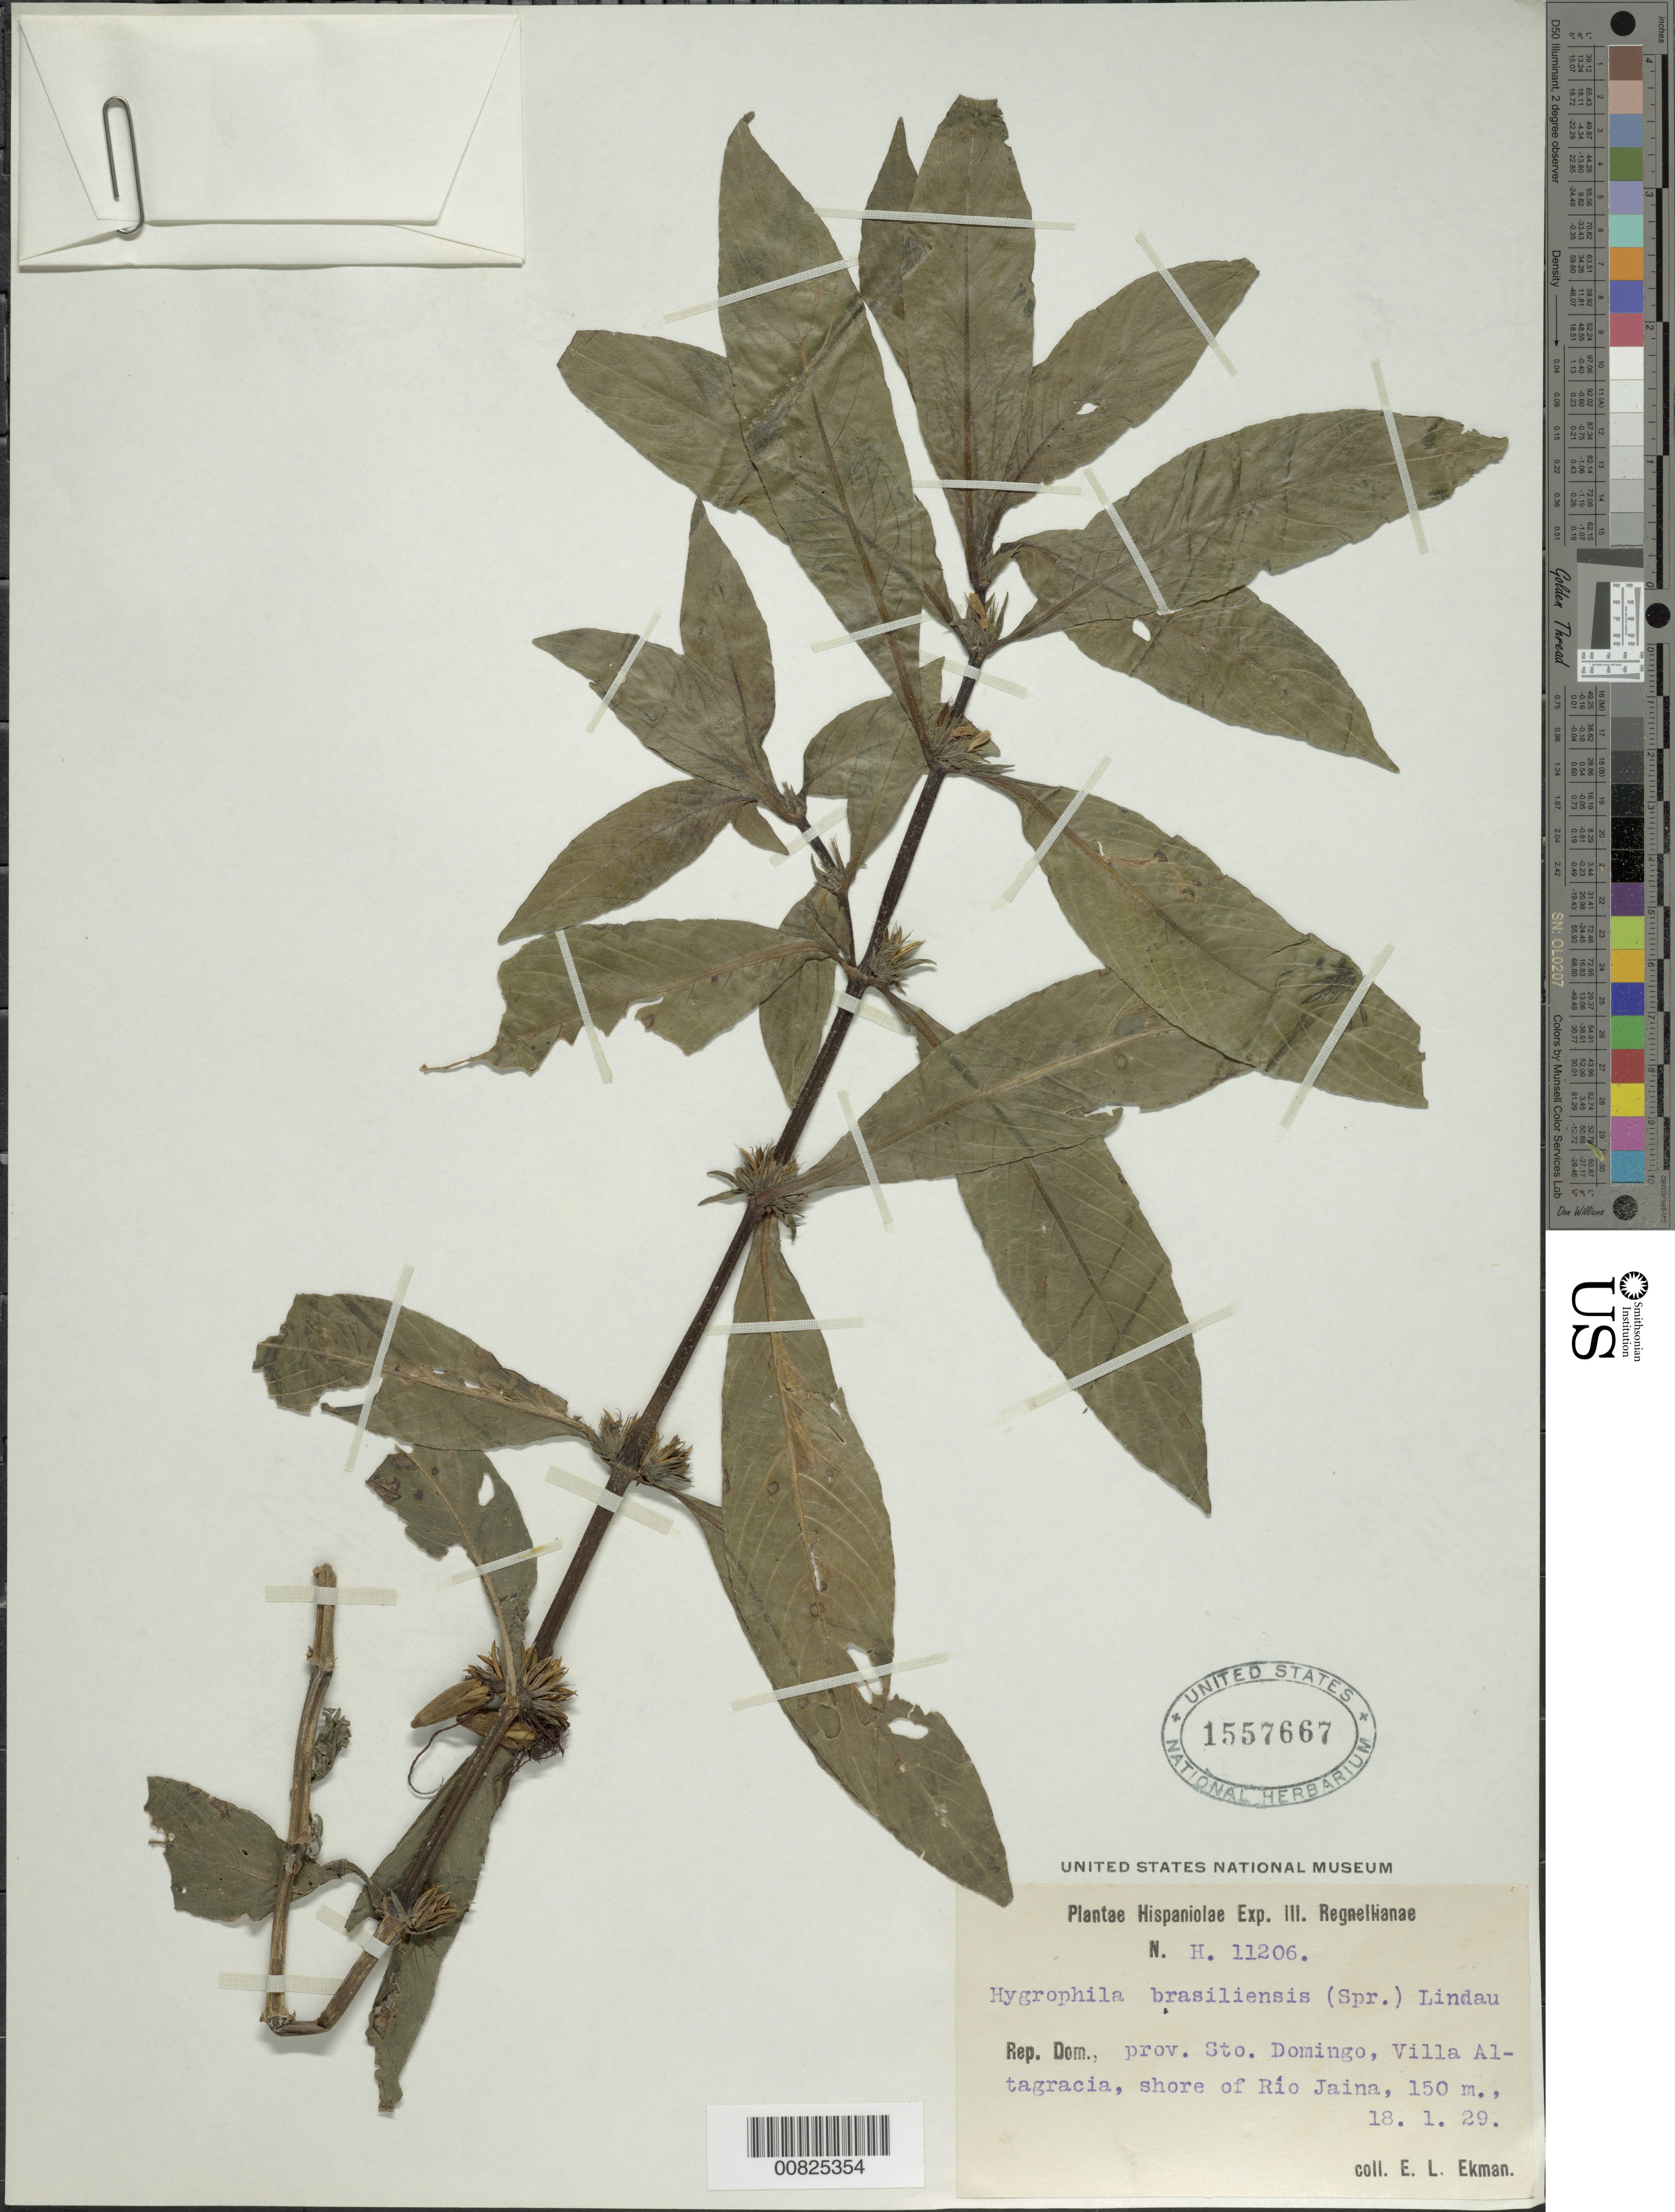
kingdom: Plantae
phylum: Tracheophyta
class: Magnoliopsida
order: Lamiales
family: Acanthaceae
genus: Hygrophila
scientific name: Hygrophila costata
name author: Nees & T. Nees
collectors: E. L. Ekman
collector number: H 11206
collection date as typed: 18 Jan 1929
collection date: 1929-01-18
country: Dominican Republic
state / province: Distrito Nacional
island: Hispaniola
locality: Villa Altagracia, Río Jaina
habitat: Shore of river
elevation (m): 150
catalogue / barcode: US 1557667